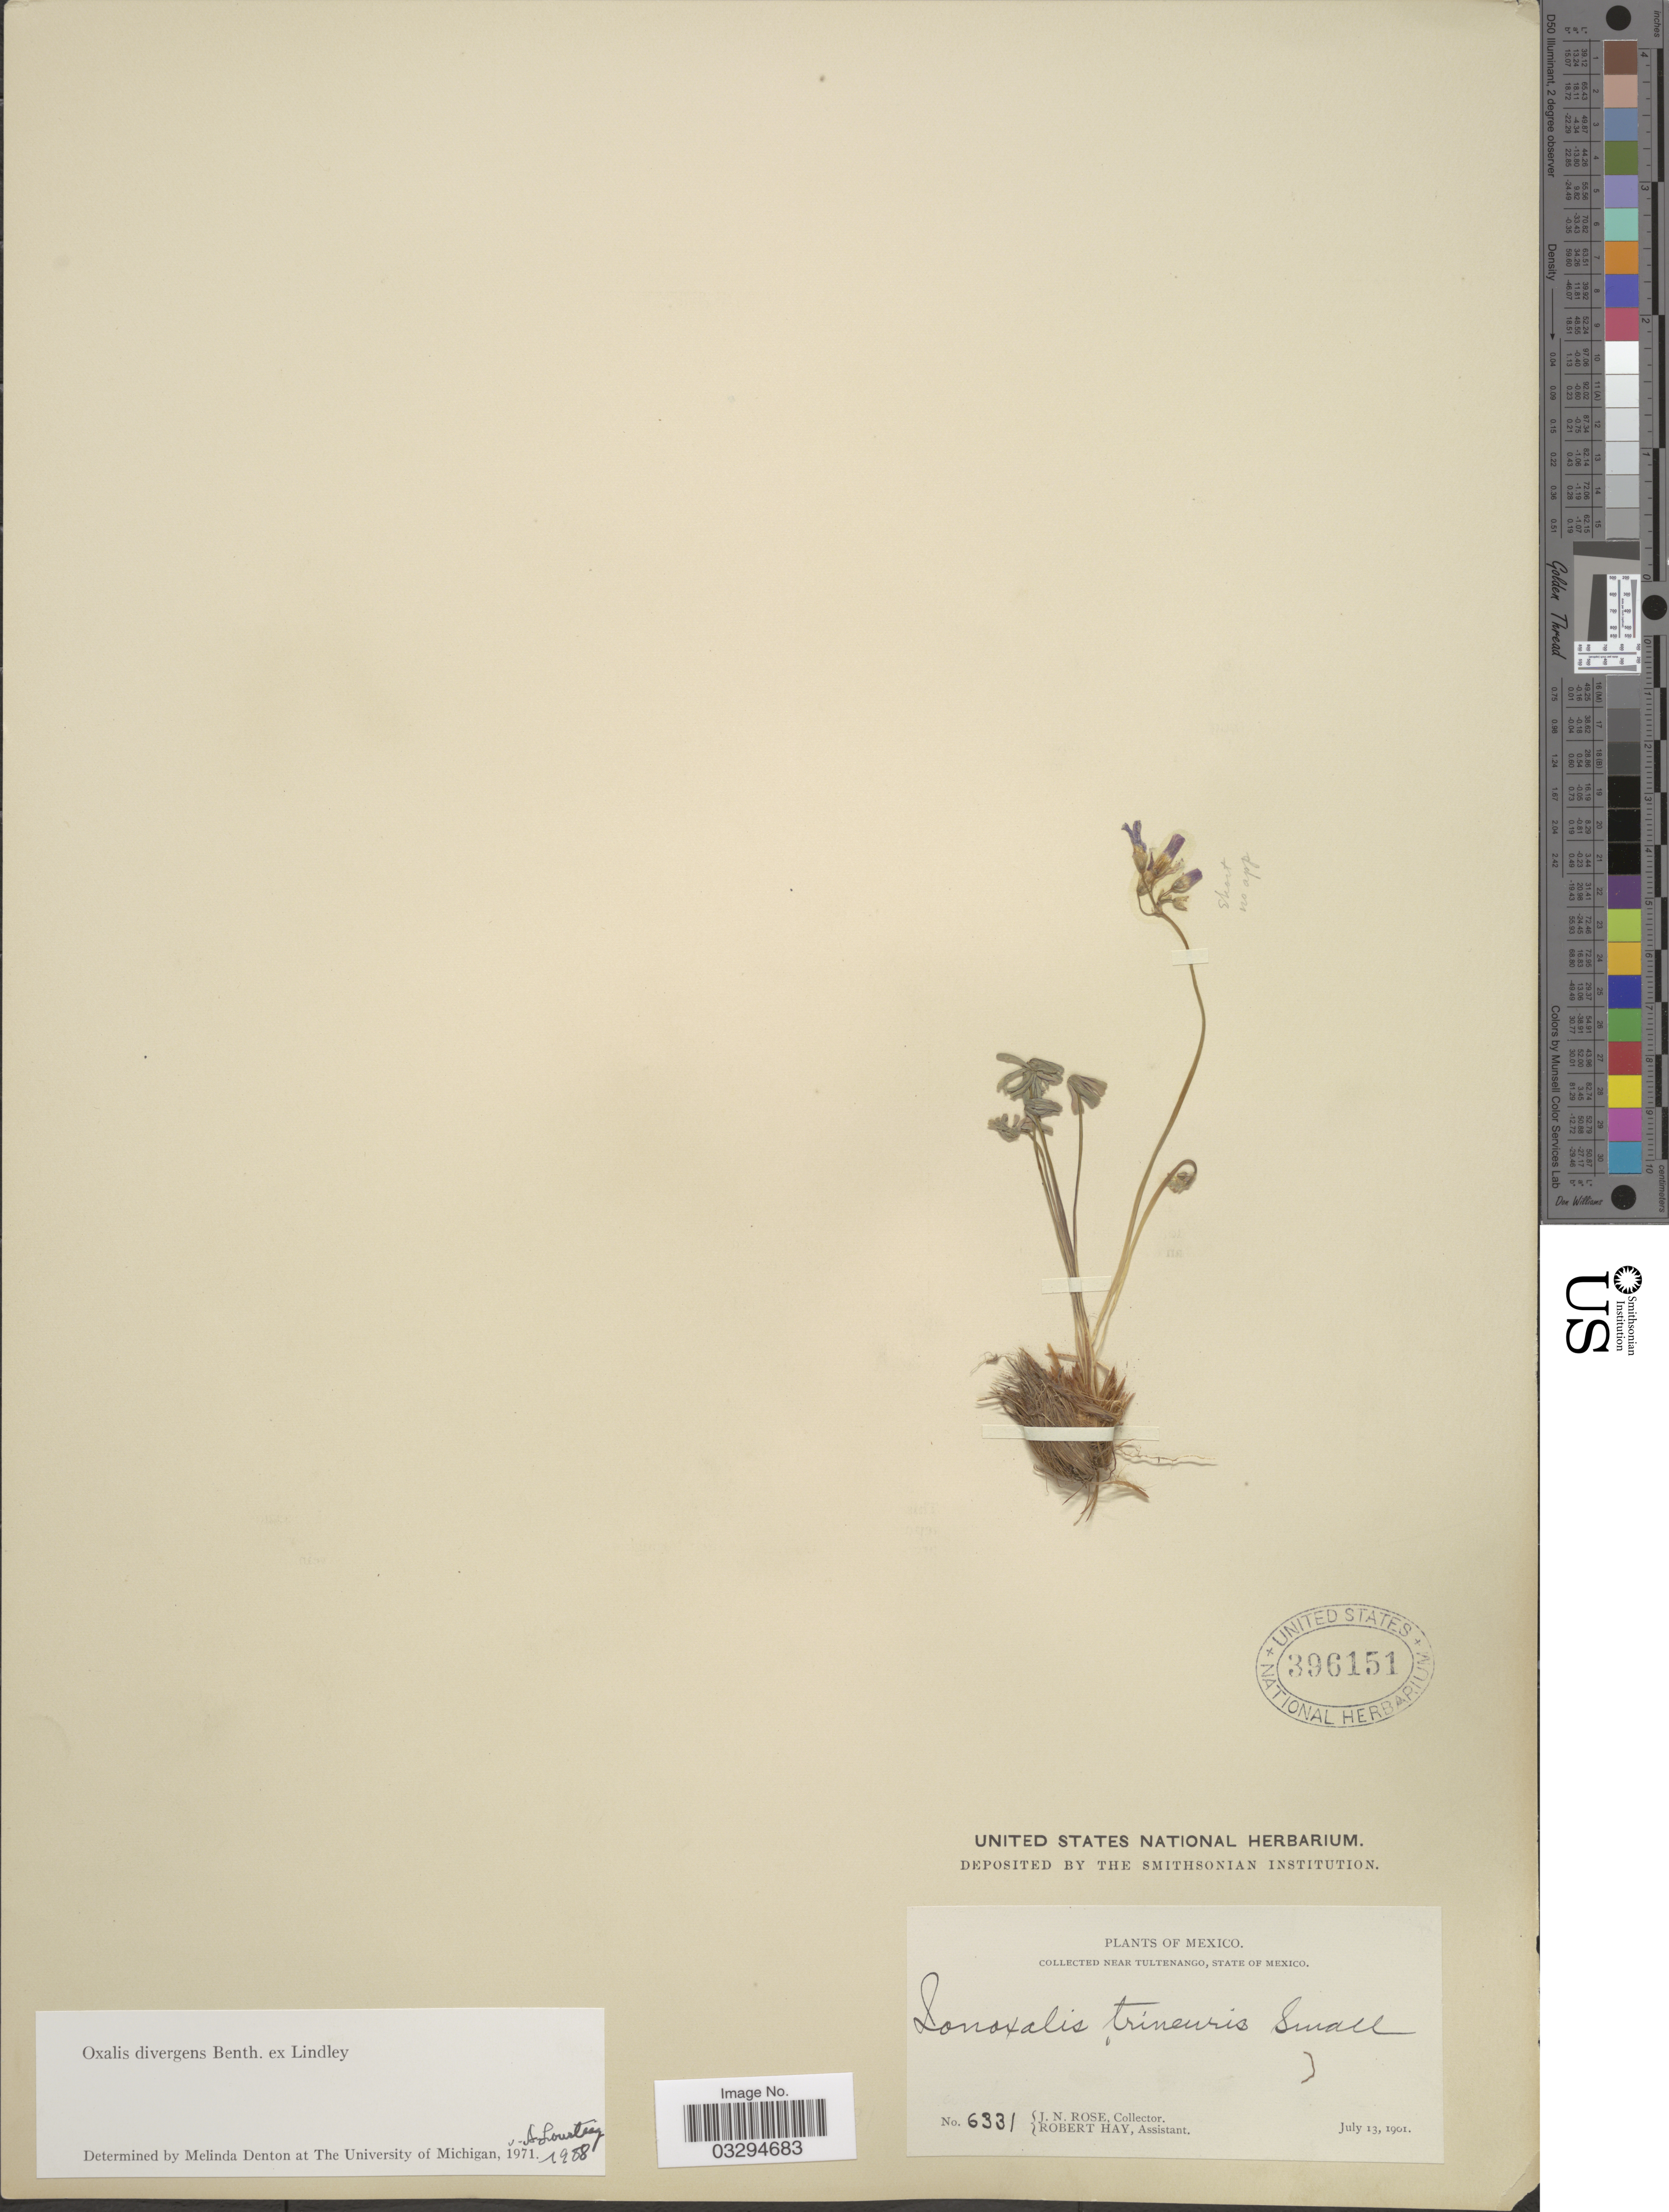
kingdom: Plantae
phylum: Tracheophyta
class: Magnoliopsida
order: Oxalidales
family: Oxalidaceae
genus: Oxalis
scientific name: Oxalis divergens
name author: Benth. ex Lindl.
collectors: J. N. Rose & R. H. Hay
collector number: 6331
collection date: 1901-07-13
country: Mexico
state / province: México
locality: Near Tultenango.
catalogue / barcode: US 396151